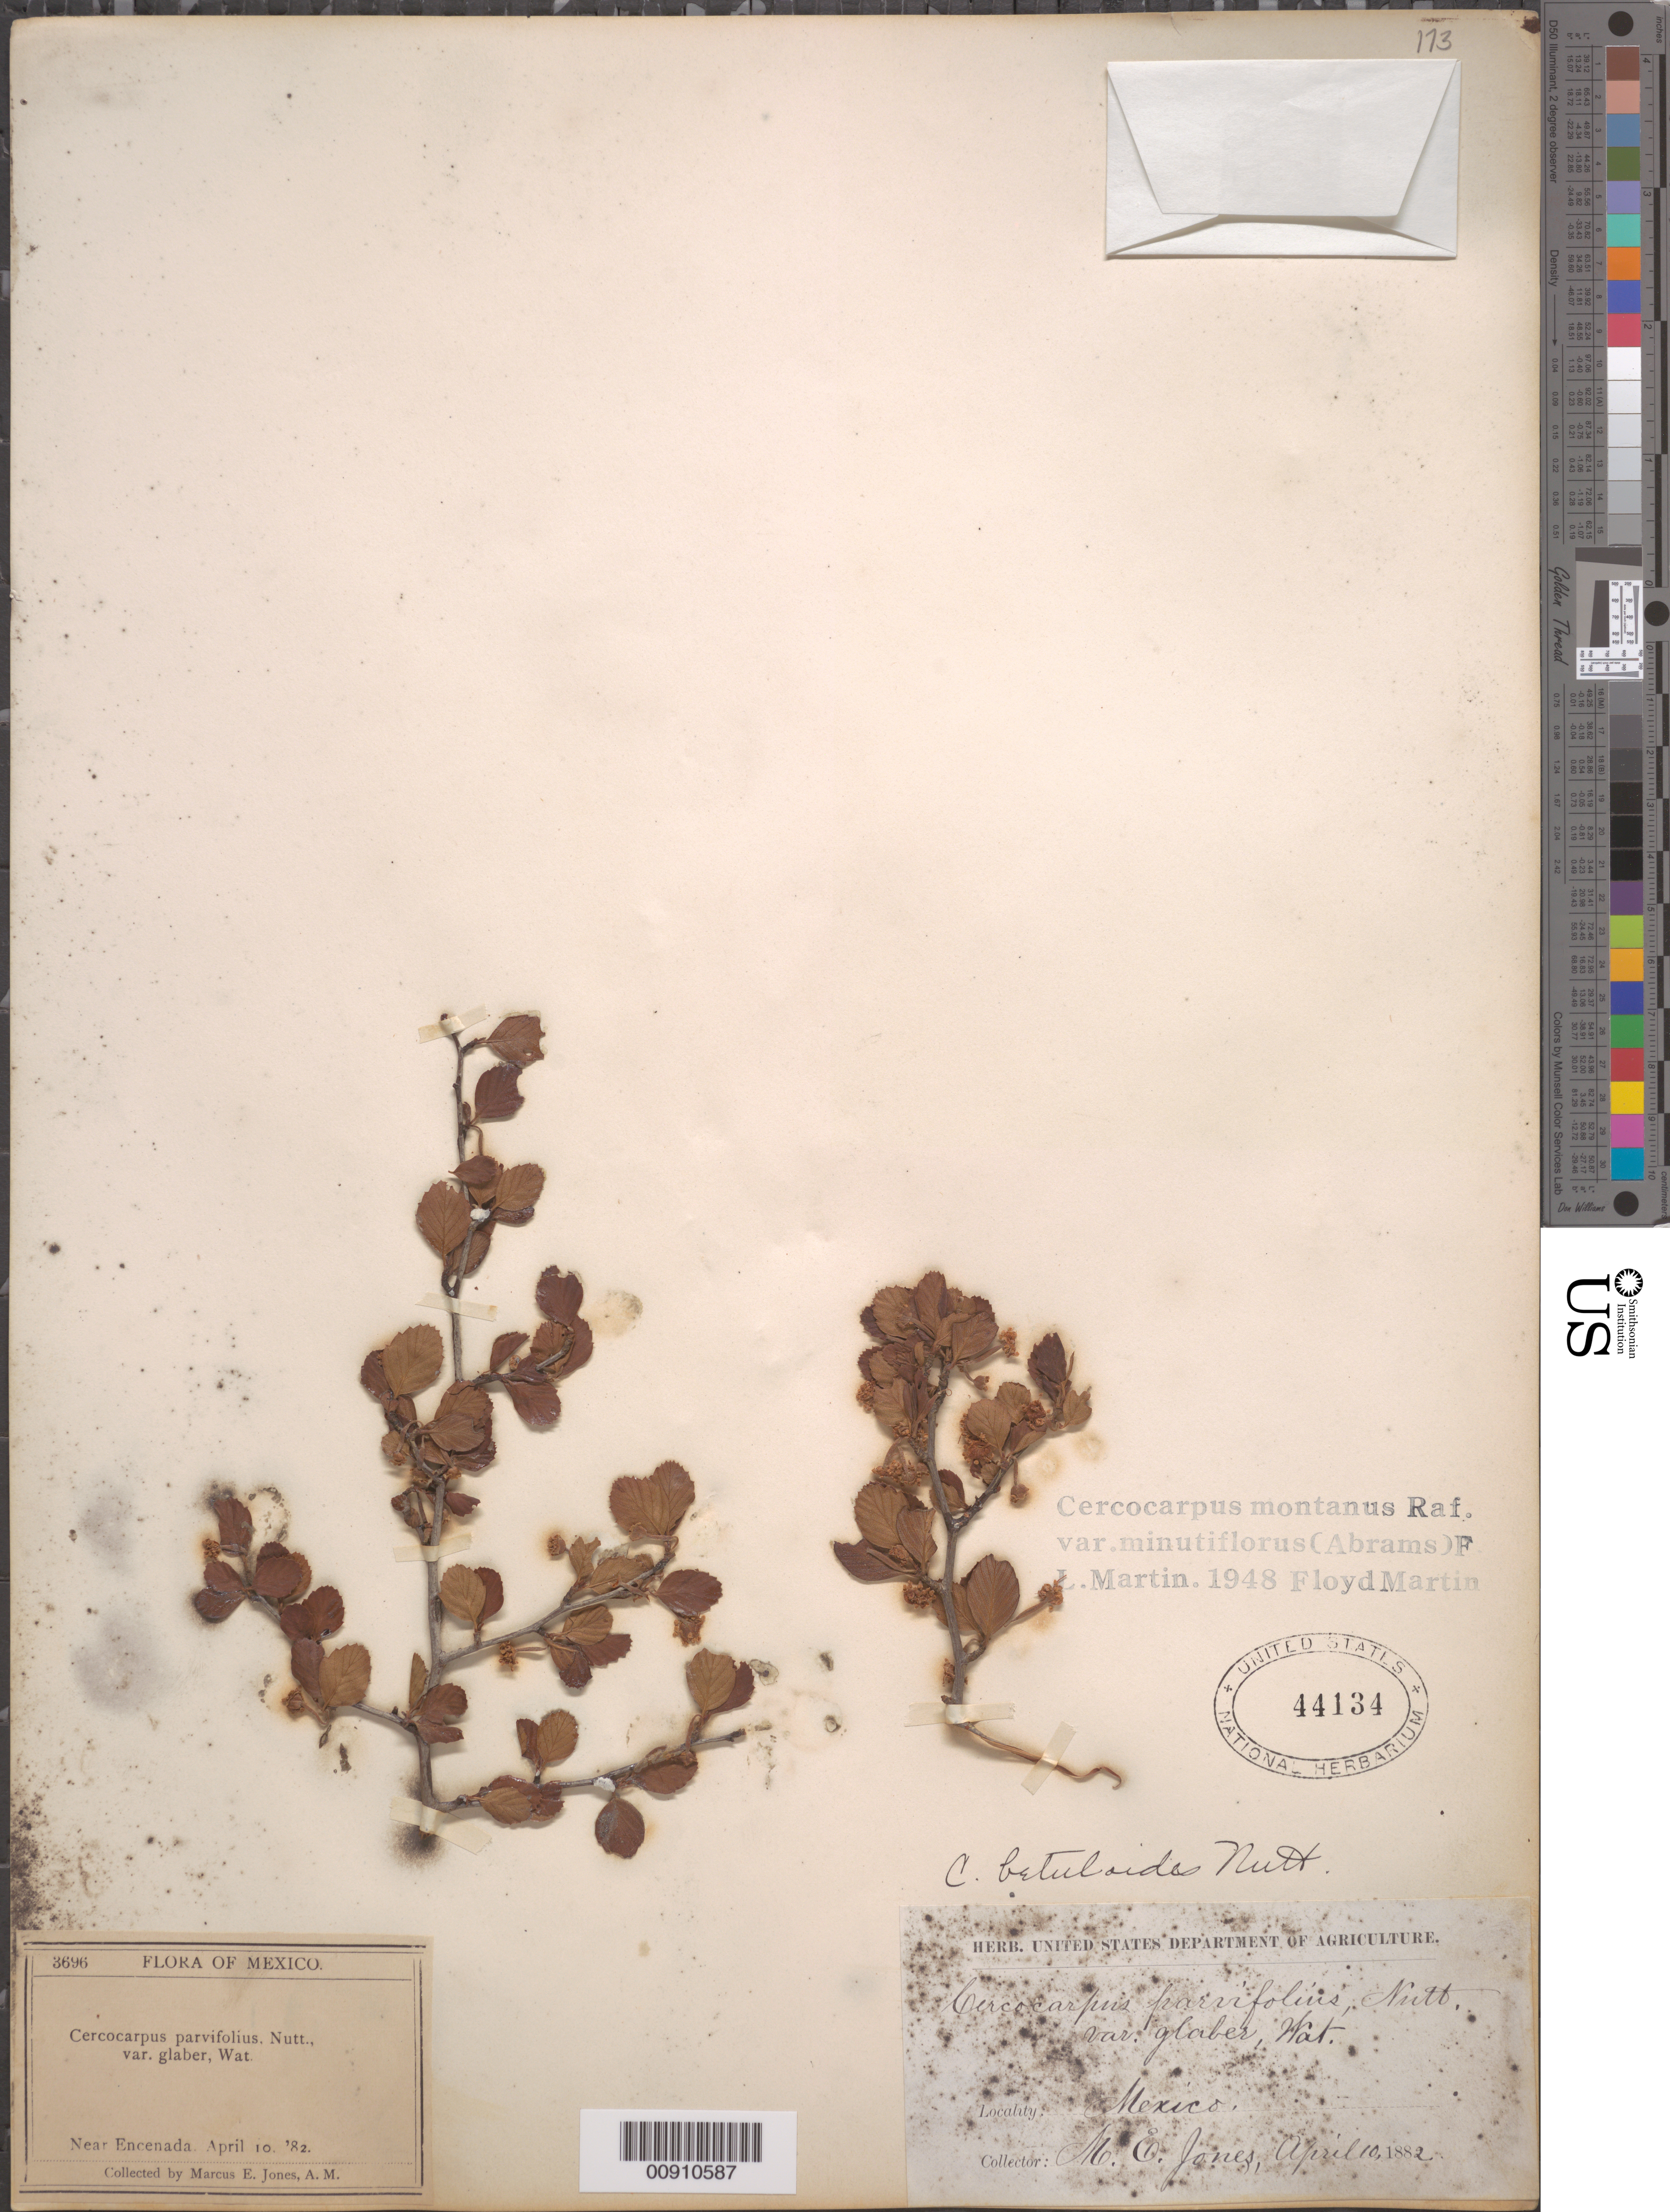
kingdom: Plantae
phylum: Tracheophyta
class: Magnoliopsida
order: Rosales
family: Rosaceae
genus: Cercocarpus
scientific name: Cercocarpus montanus var. minutiflorus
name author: (Abrams) F.L. Martin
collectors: M. E. Jones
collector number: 3696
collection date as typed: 10 Apr 1882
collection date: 1882-04-10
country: Mexico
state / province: Baja California Norte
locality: Near Encenada [sic].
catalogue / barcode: US 44134